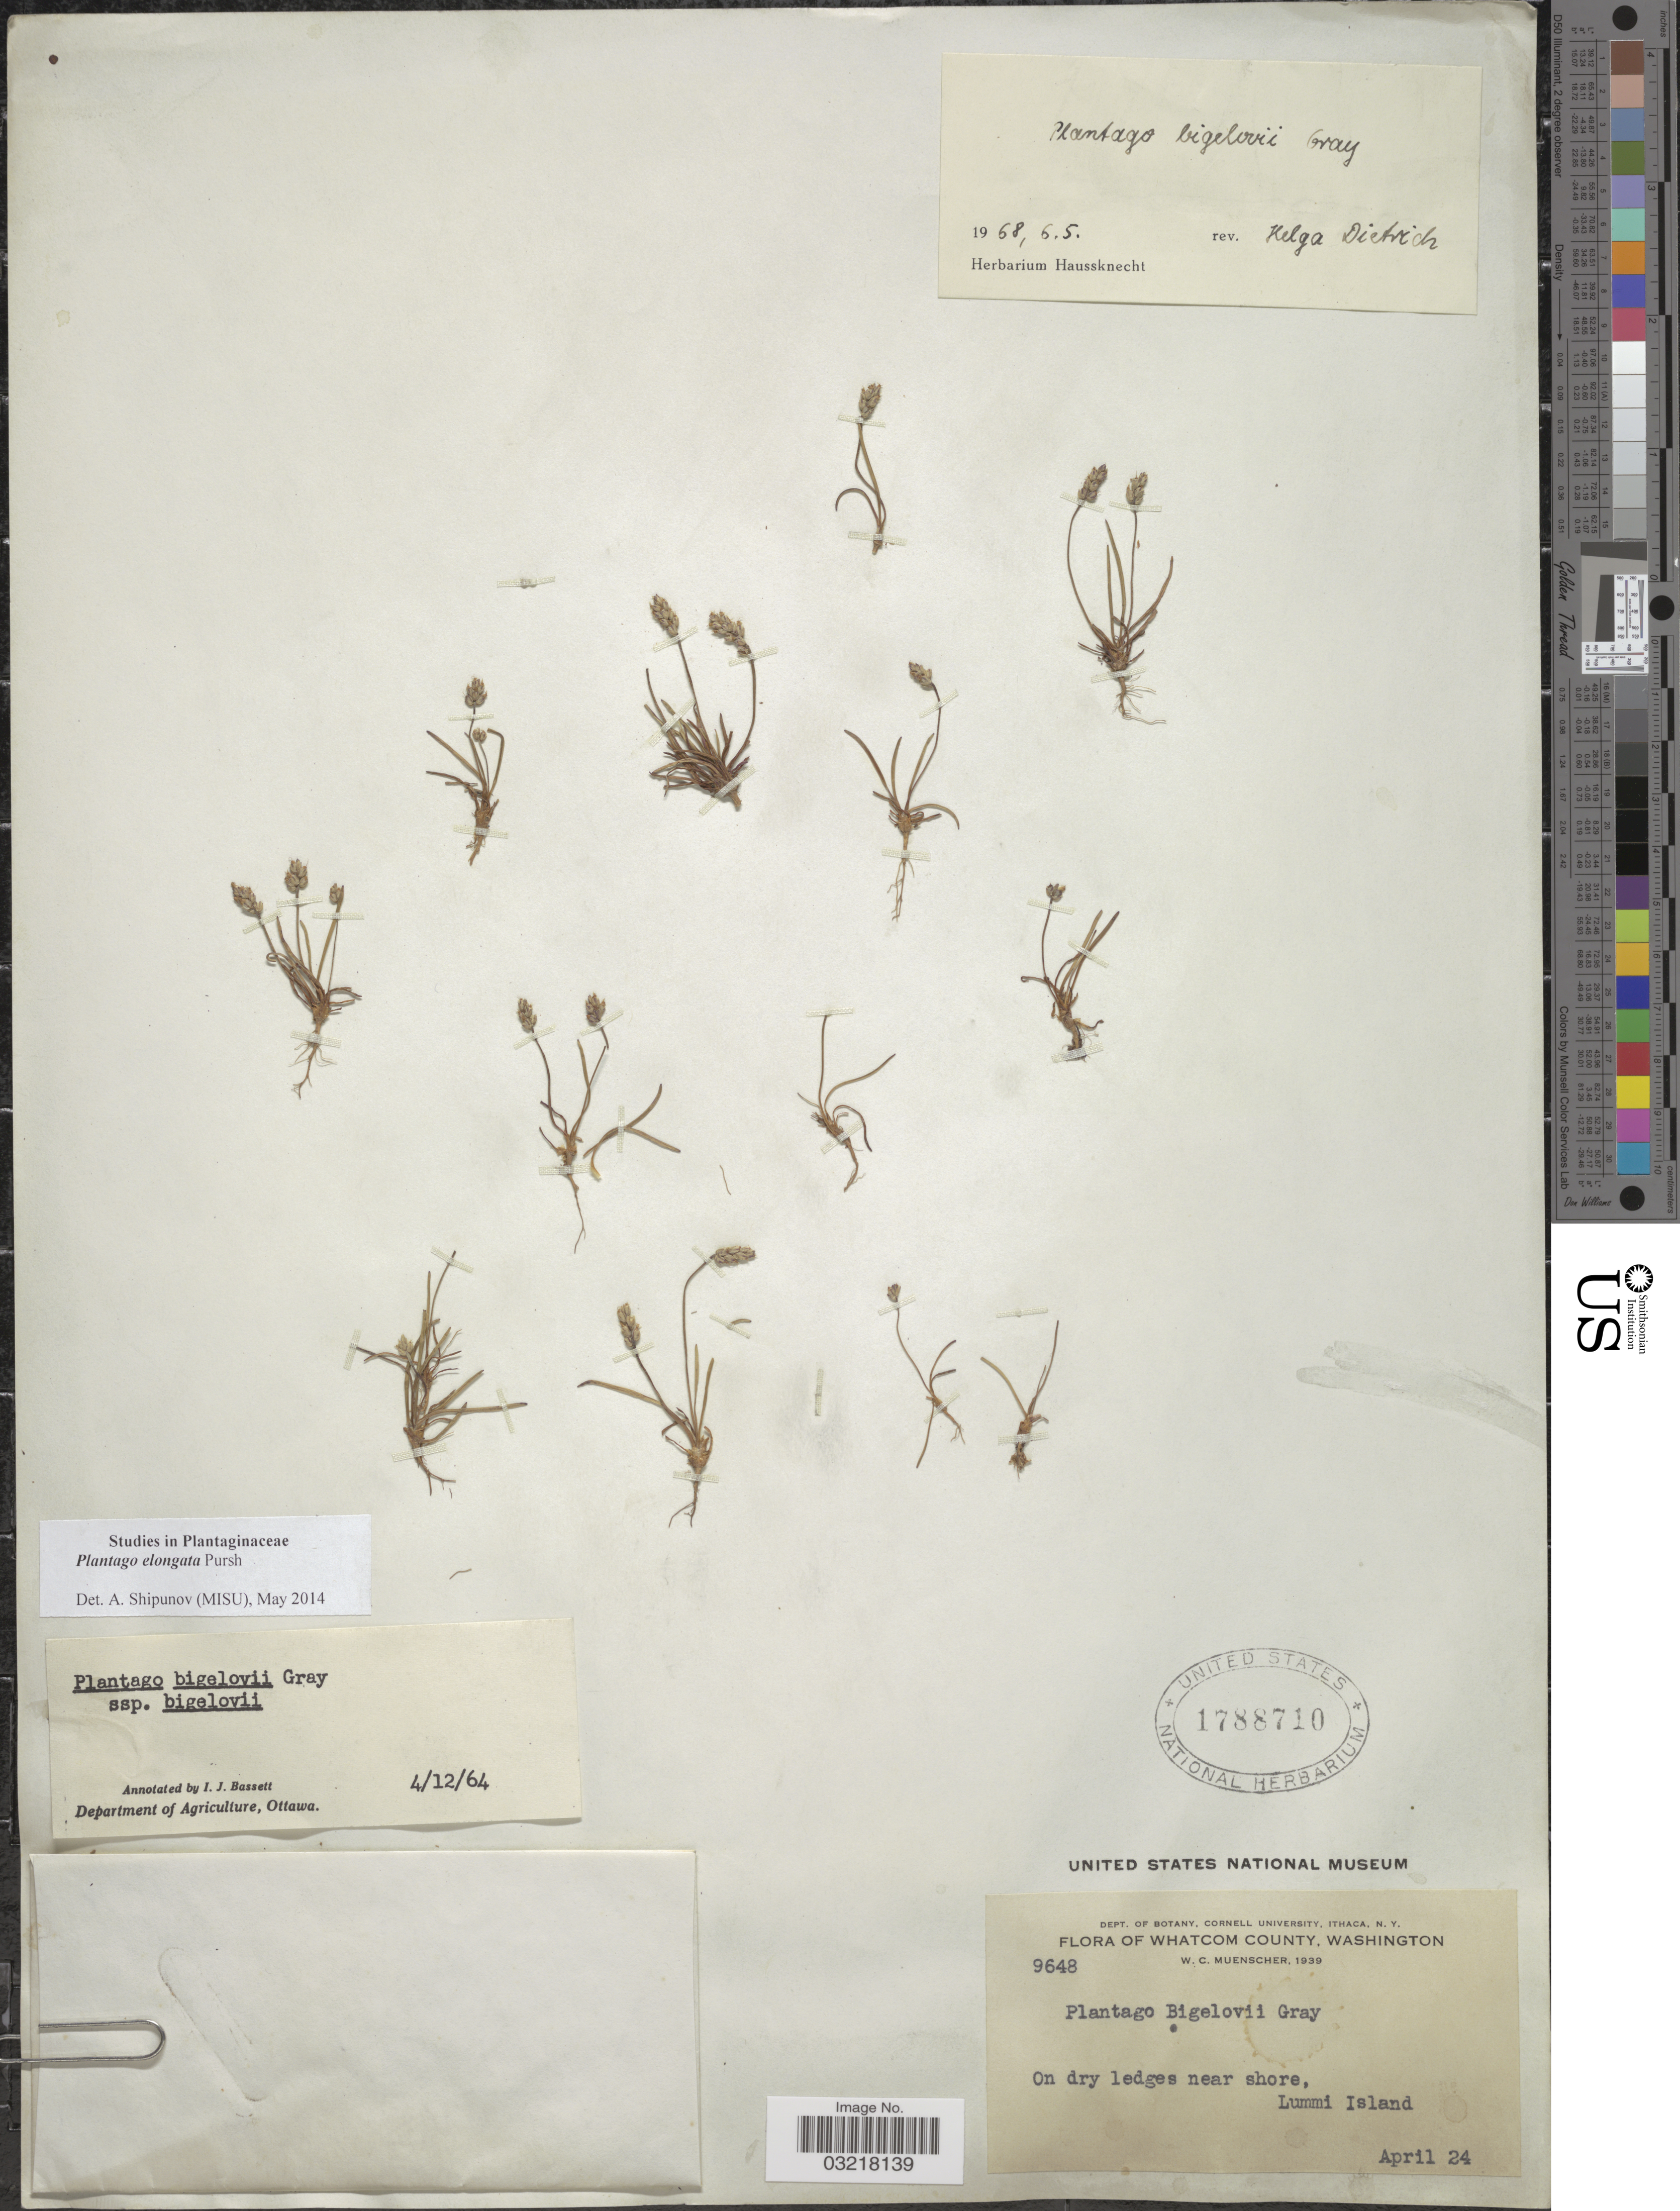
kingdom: Plantae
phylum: Tracheophyta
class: Magnoliopsida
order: Lamiales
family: Plantaginaceae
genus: Plantago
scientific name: Plantago elongata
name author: Pursh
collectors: W. Muenscher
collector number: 9648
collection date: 1939-04-24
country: United States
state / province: Washington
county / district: Whatcom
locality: Whatcom County. On dry ledges near shore, Lummi Island.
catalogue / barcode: US 1788710